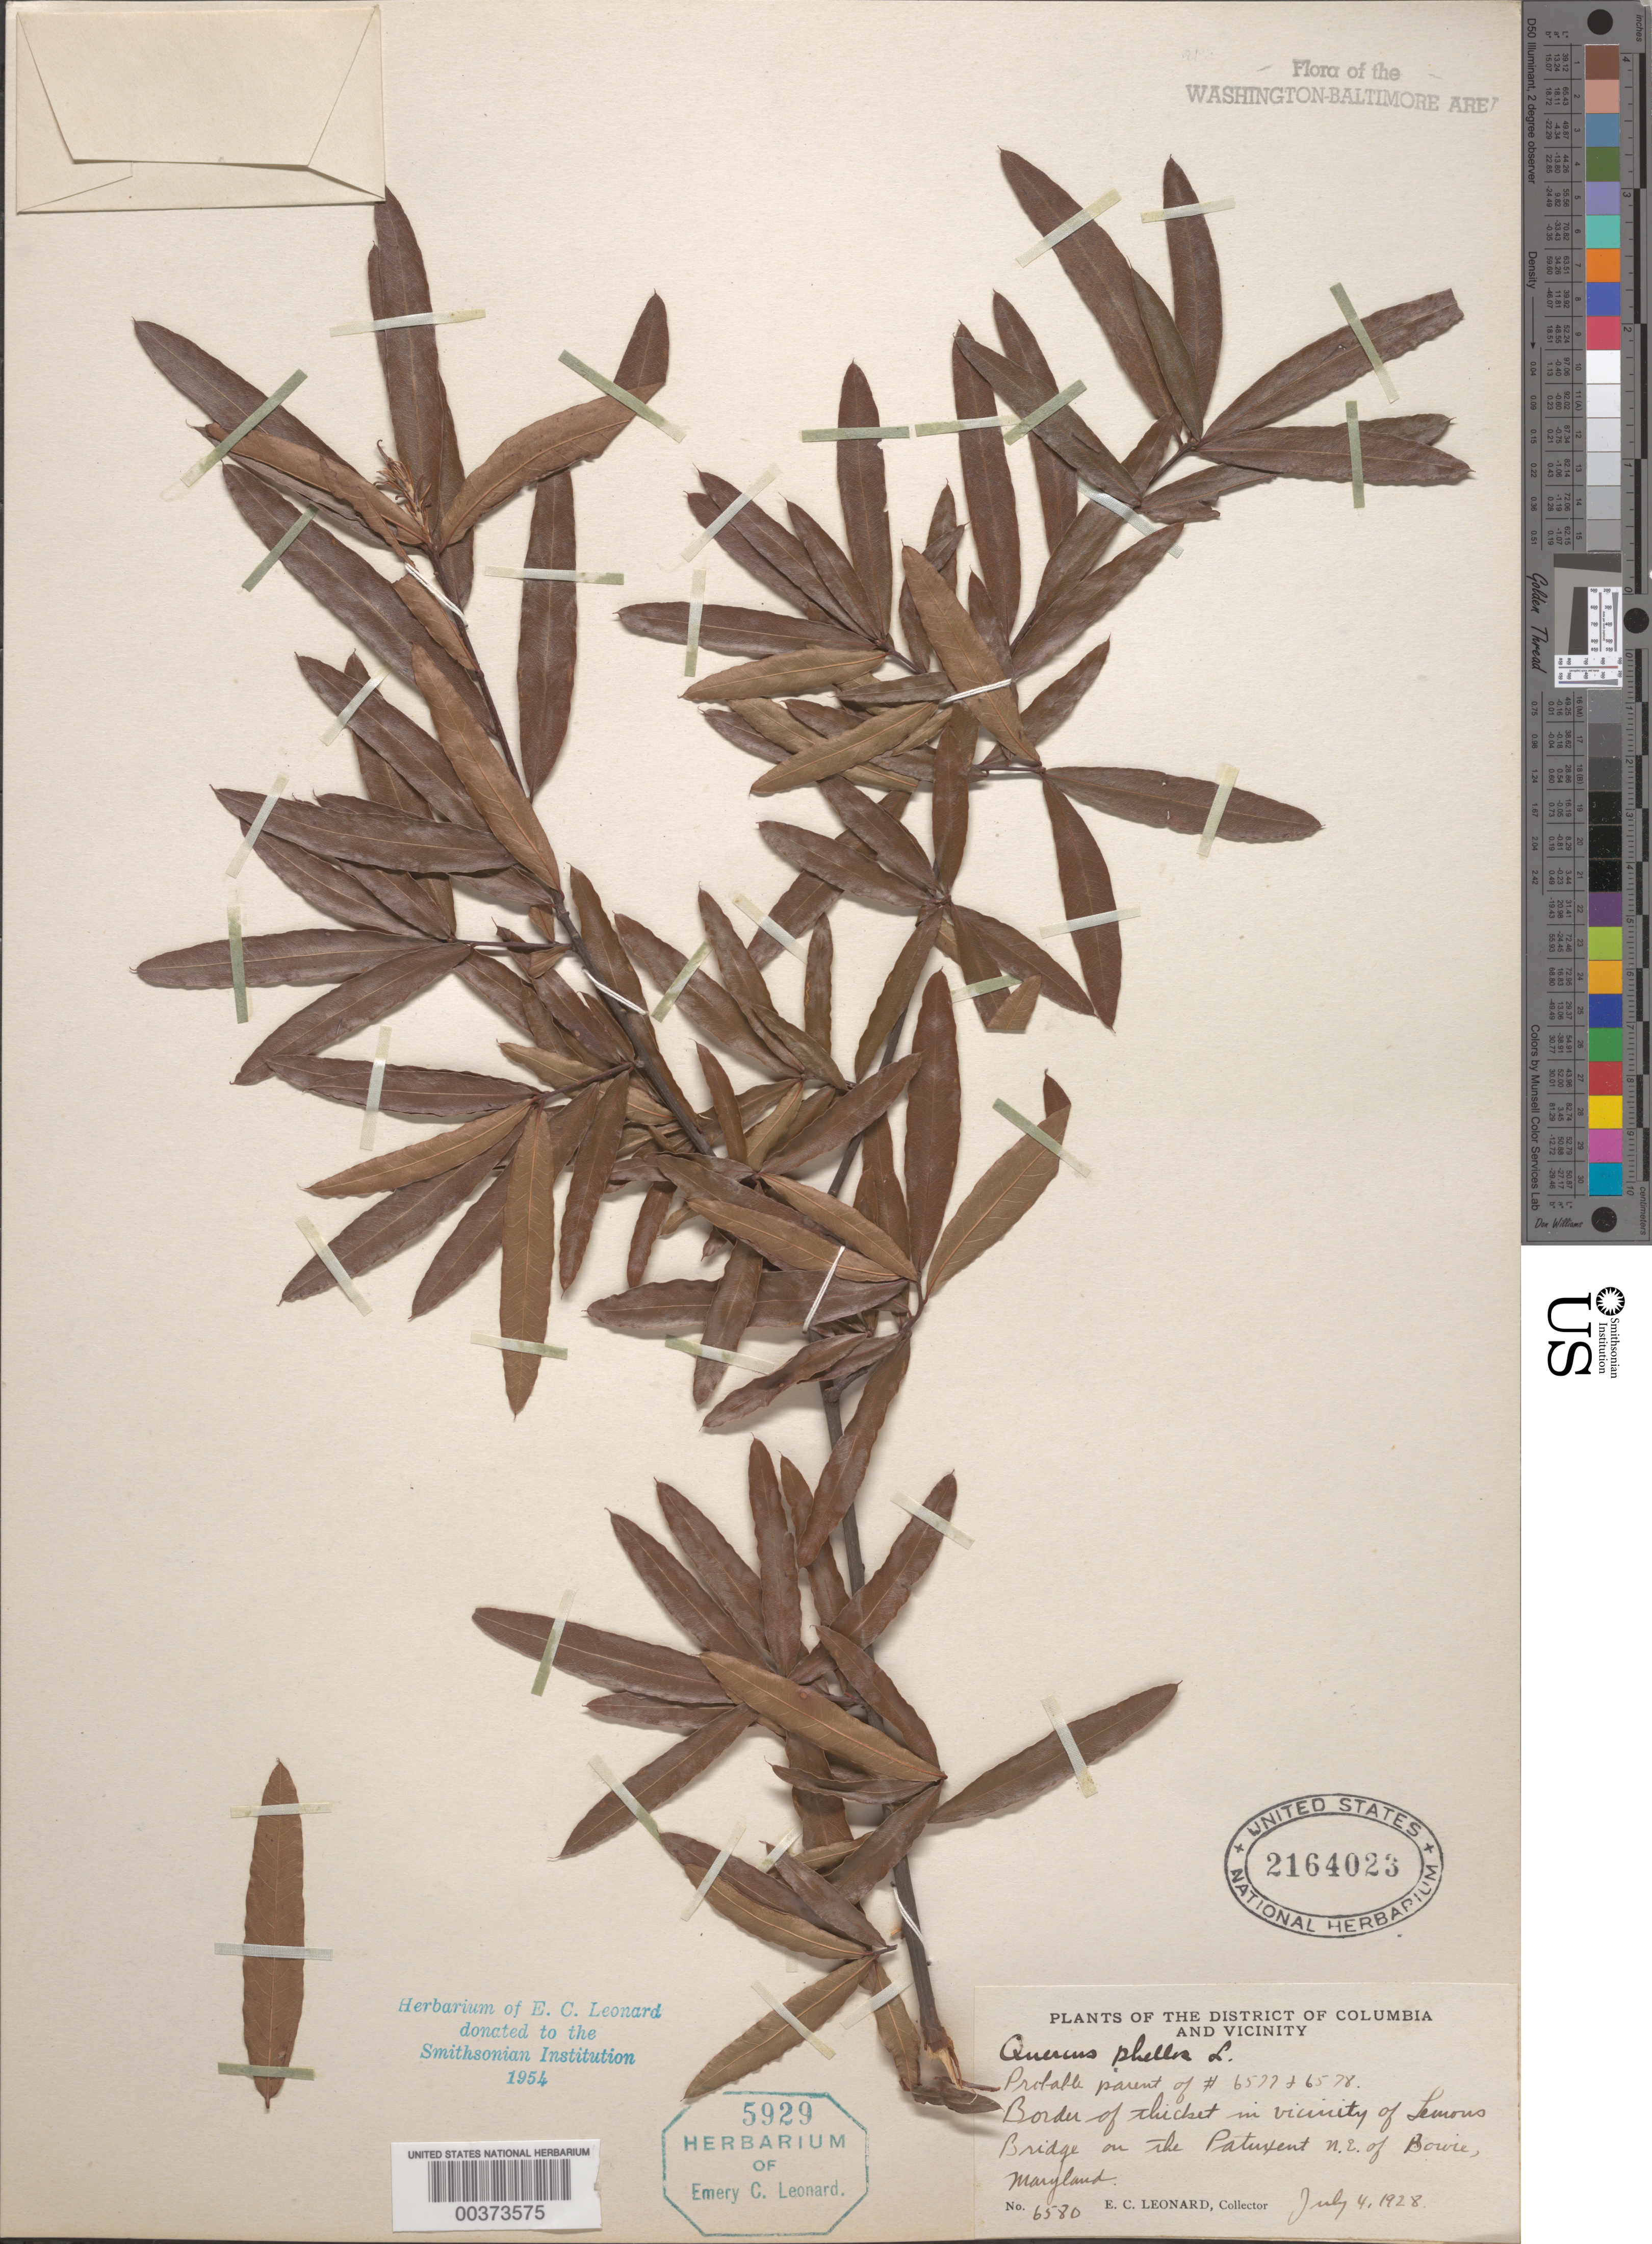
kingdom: Plantae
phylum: Tracheophyta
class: Magnoliopsida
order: Fagales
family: Fagaceae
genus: Quercus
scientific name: Quercus phellos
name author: L.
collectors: E. C. Leonard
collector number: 6580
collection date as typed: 04 Jul 1928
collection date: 1928-07-04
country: United States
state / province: Maryland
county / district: Prince George's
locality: Lemons Bridge, Patuxent River, northeast of Bowie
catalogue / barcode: US 2164023